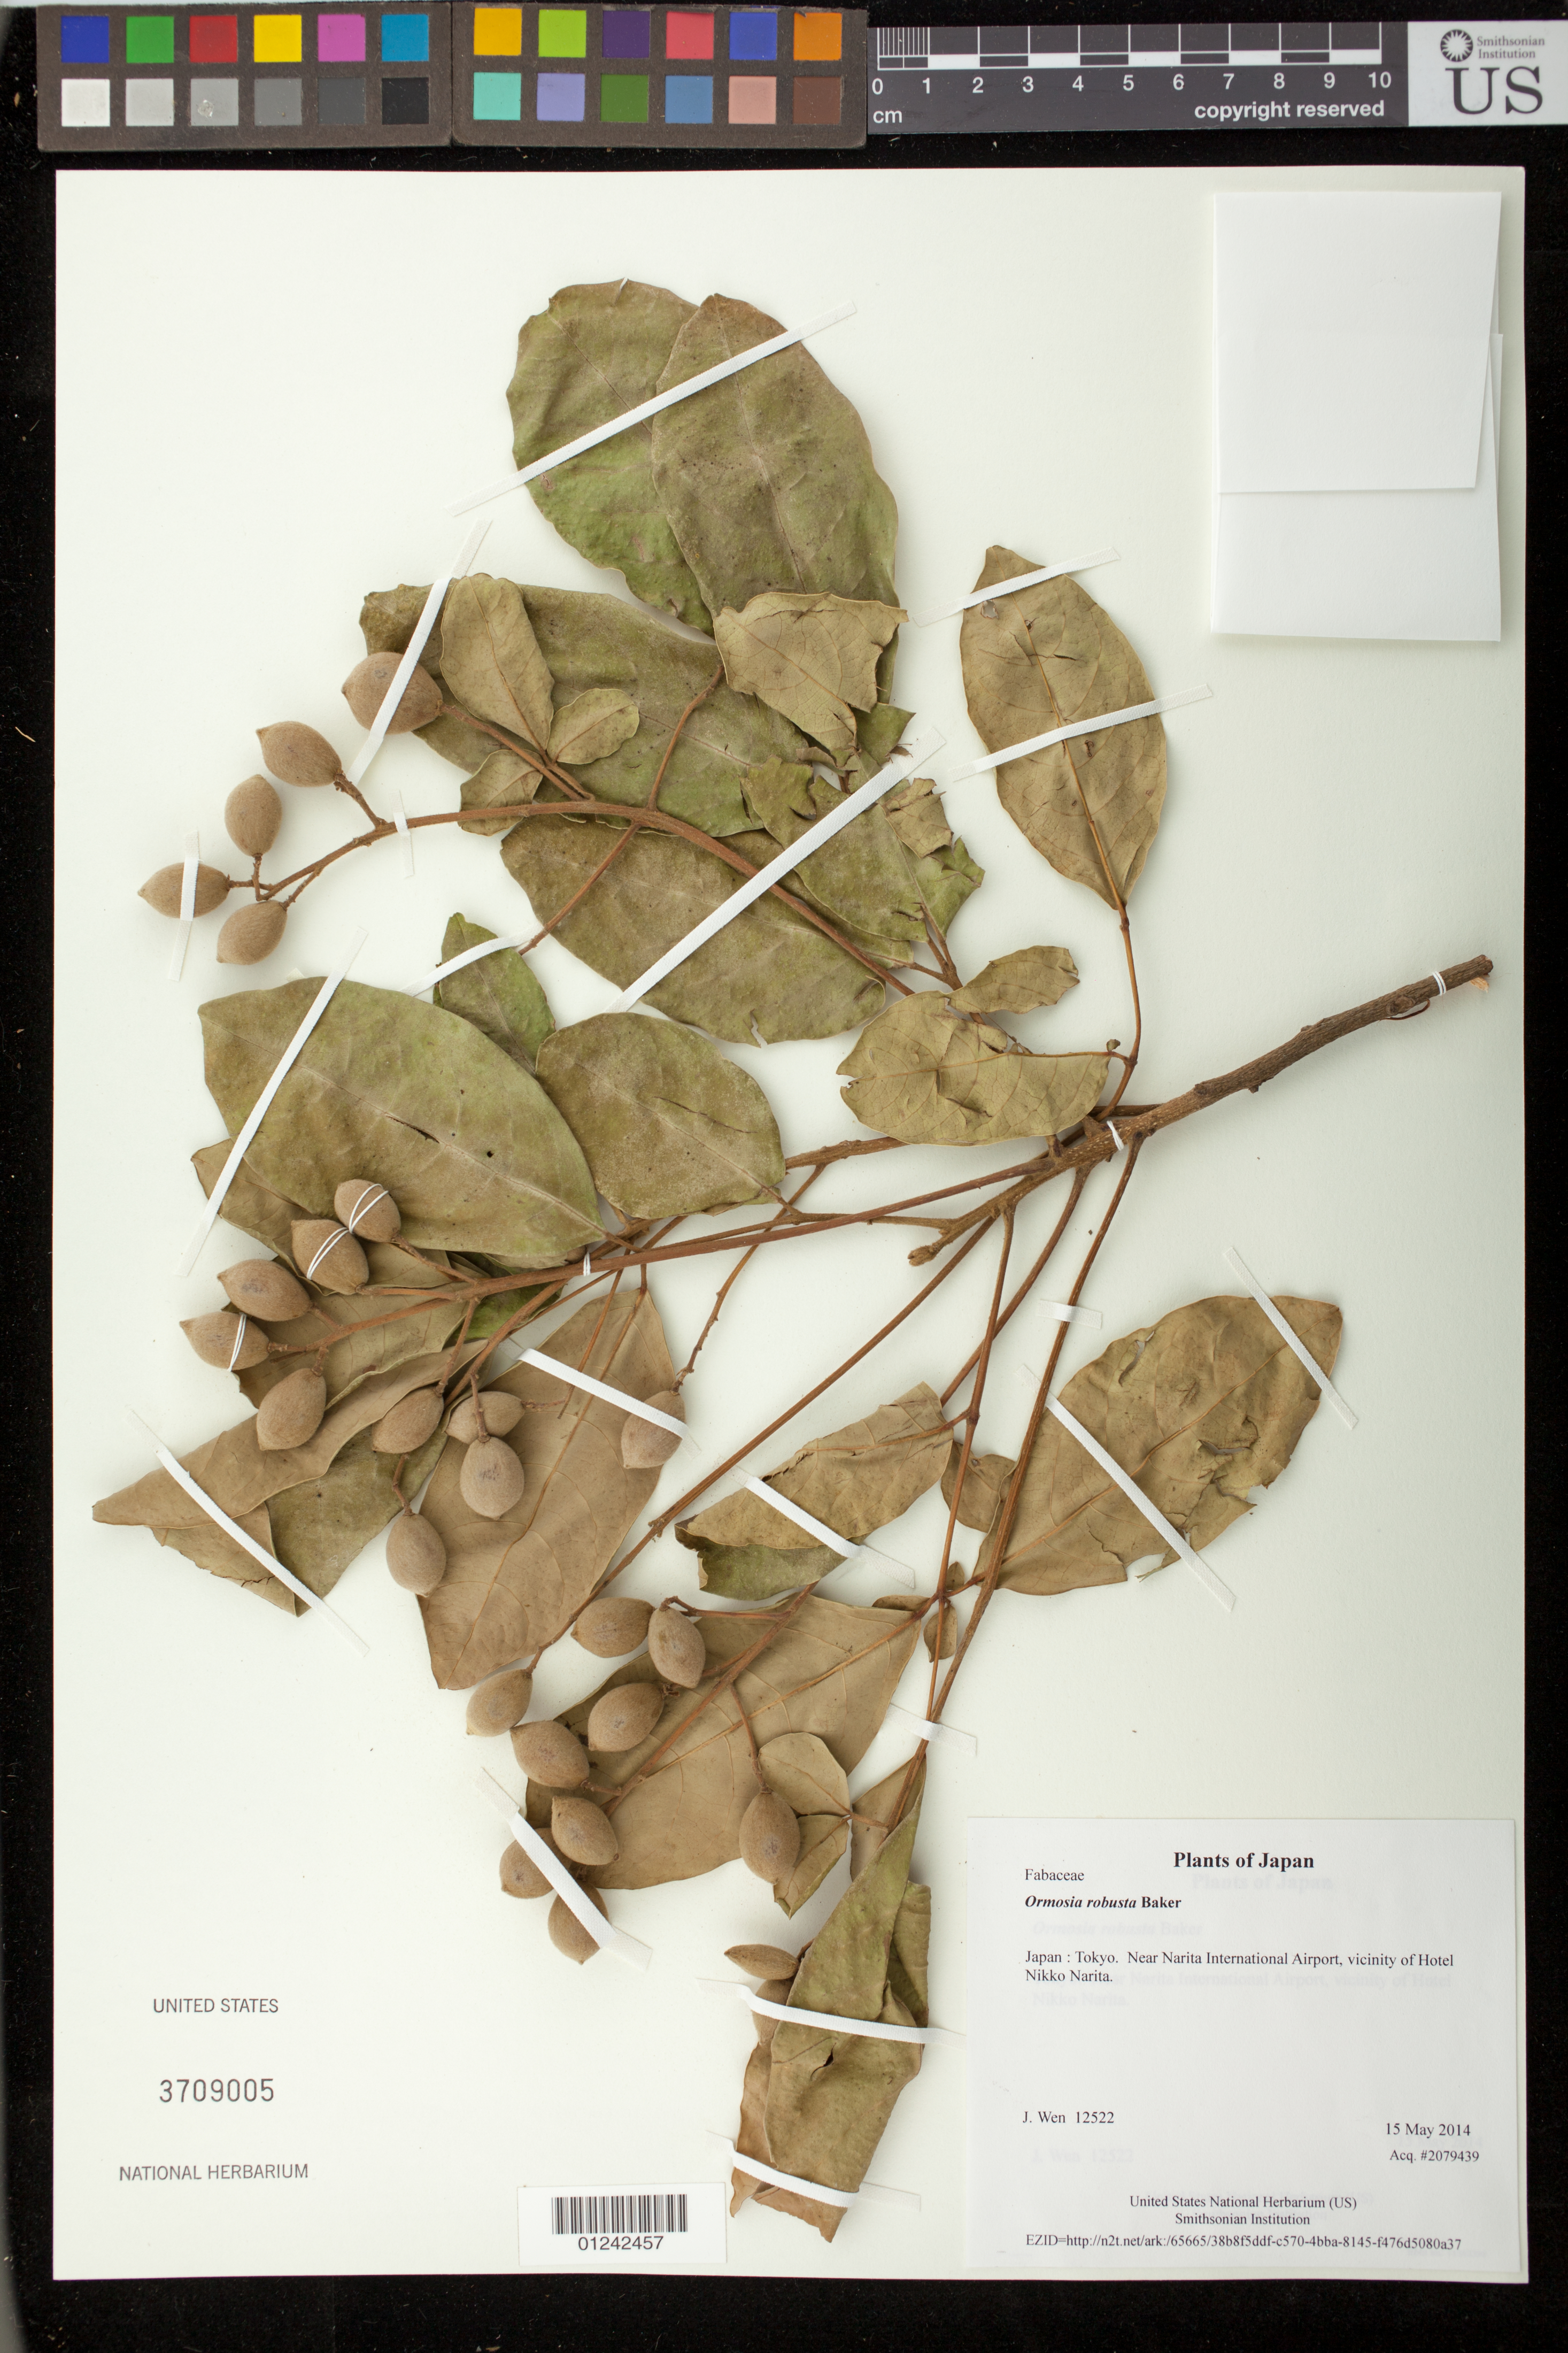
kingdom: Plantae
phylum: Tracheophyta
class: Magnoliopsida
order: Fabales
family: Fabaceae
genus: Ormosia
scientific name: Ormosia robusta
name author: Baker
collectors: J. Wen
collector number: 12522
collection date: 2014-05-15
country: Japan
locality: Tokyo. Near Narita International Airport, vicinity of Hotel Nikko Narita.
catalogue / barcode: US 3709005